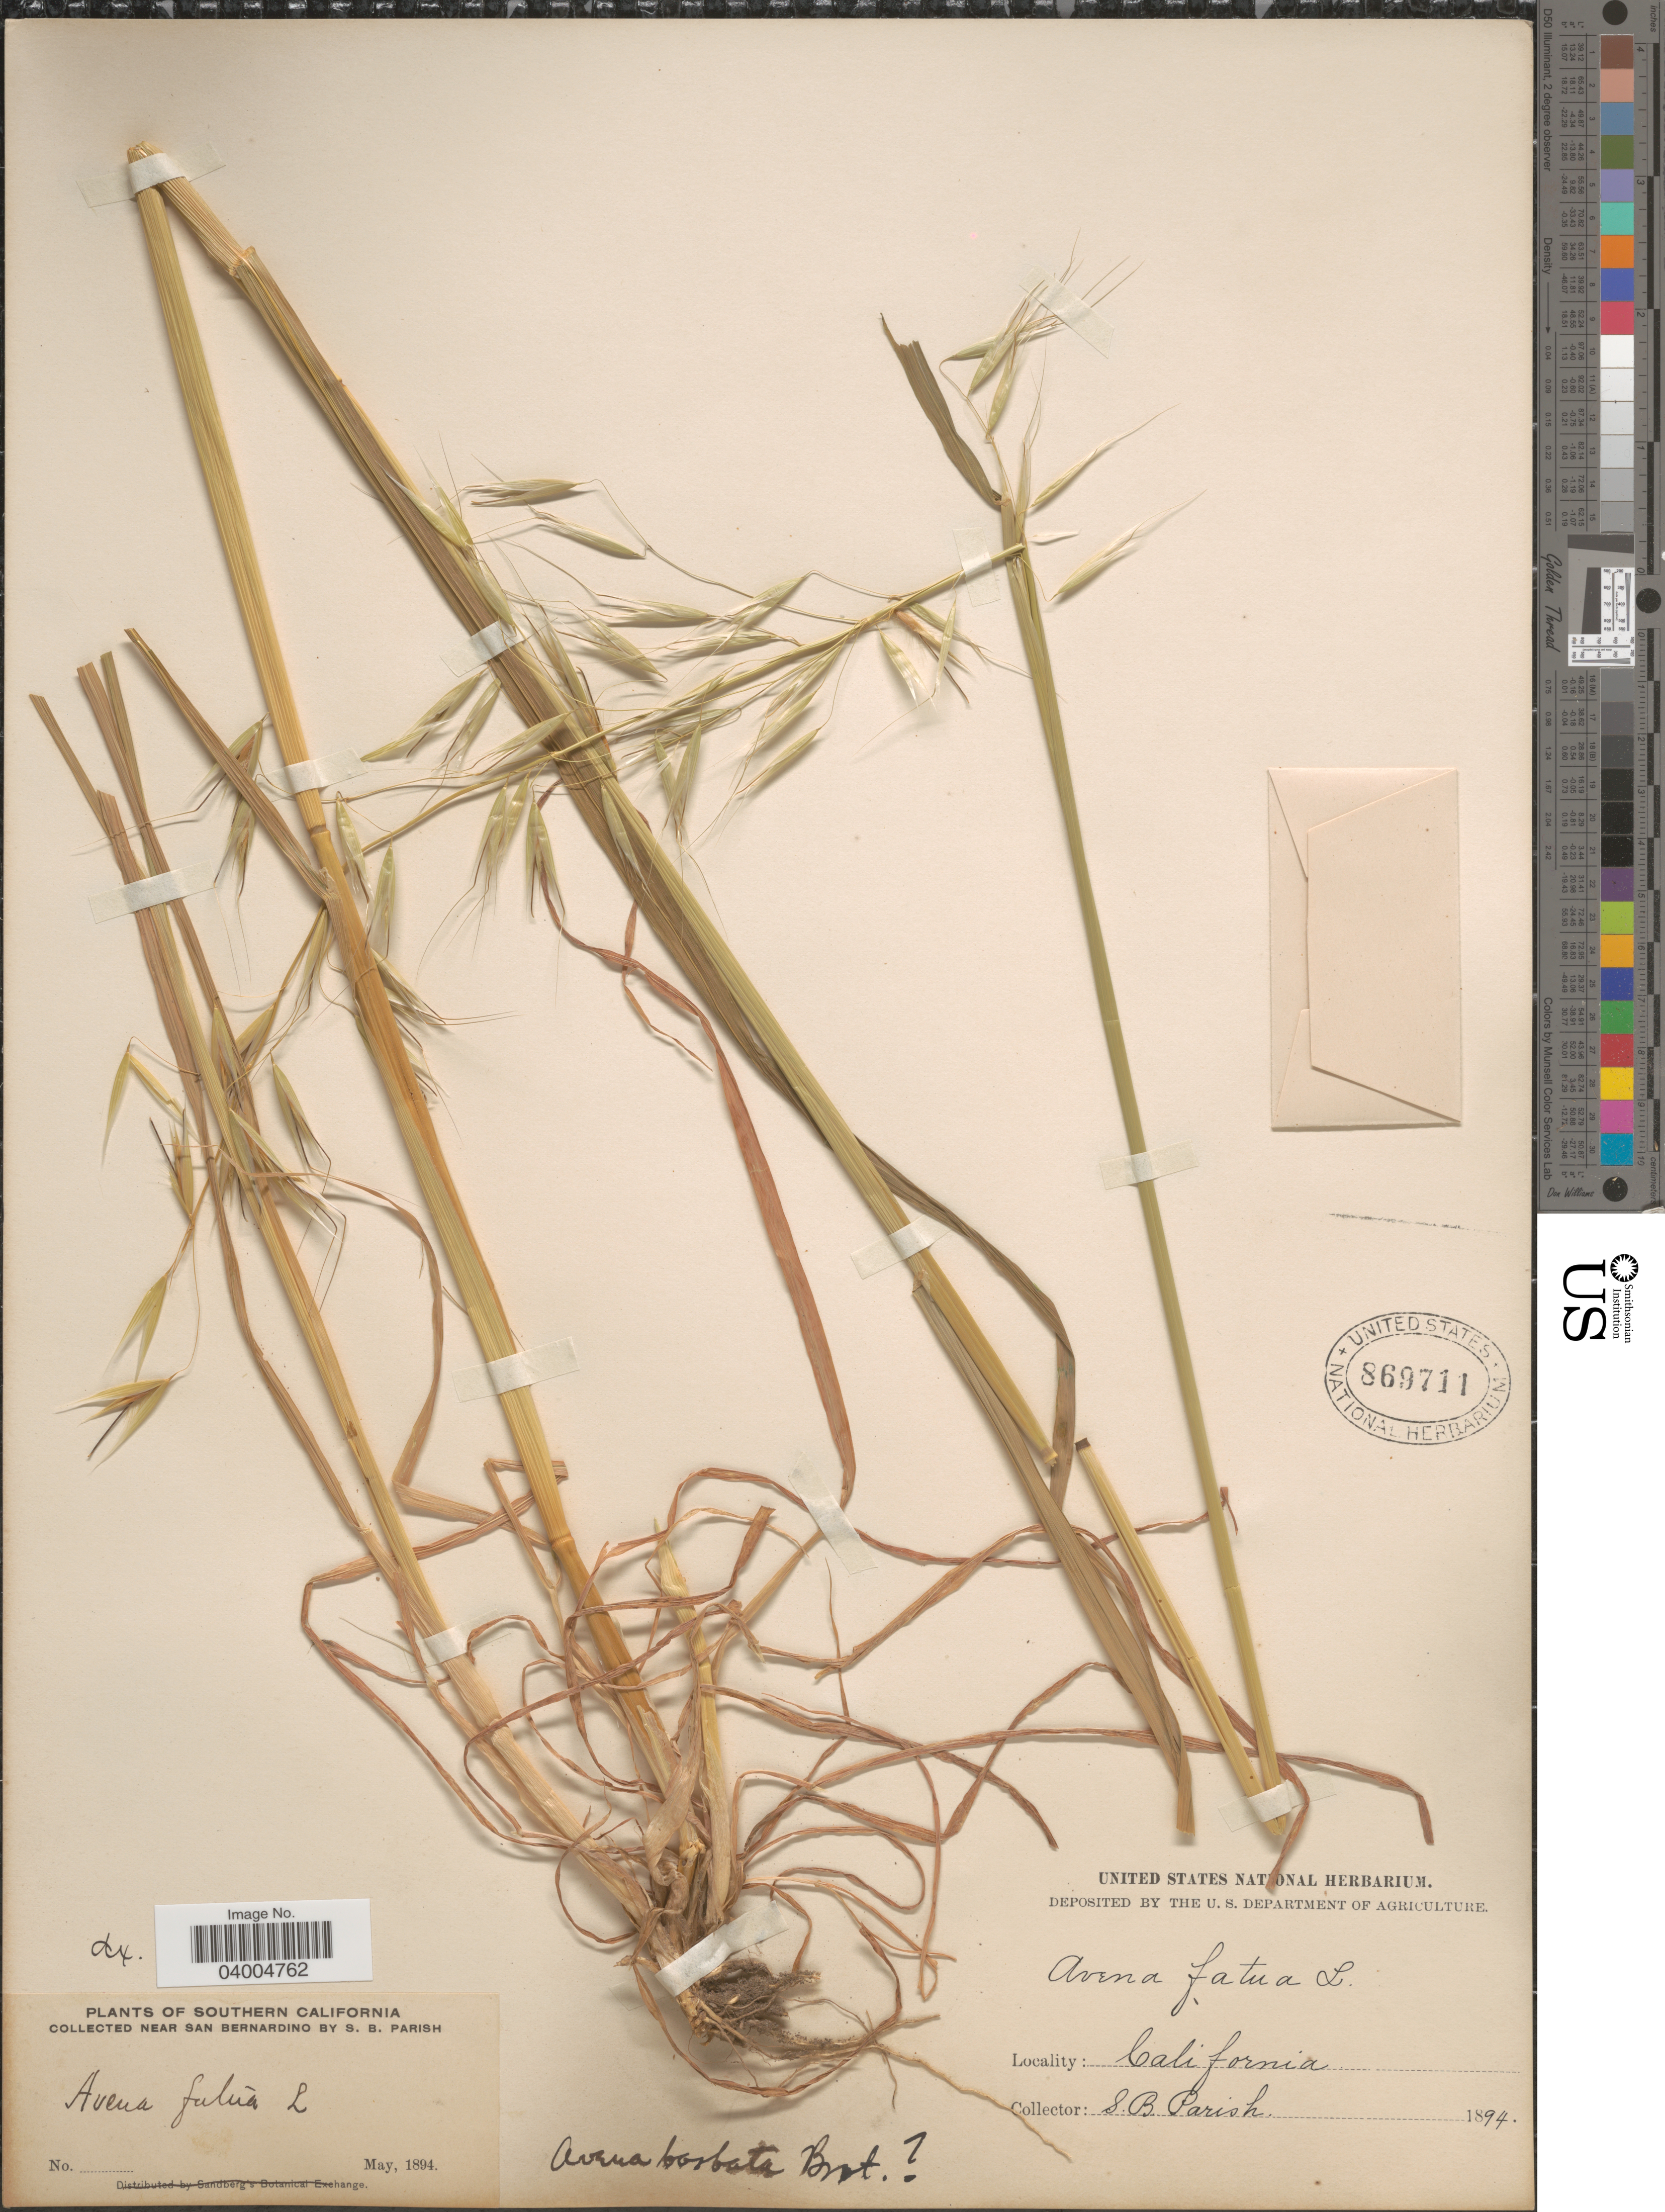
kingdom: Plantae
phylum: Tracheophyta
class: Liliopsida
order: Poales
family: Poaceae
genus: Avena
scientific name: Avena barbata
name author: Pott ex Link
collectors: S. B. Parish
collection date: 1894-05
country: United States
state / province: California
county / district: San Bernardino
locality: Southern California. Near San Bernardino.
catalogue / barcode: US 869711